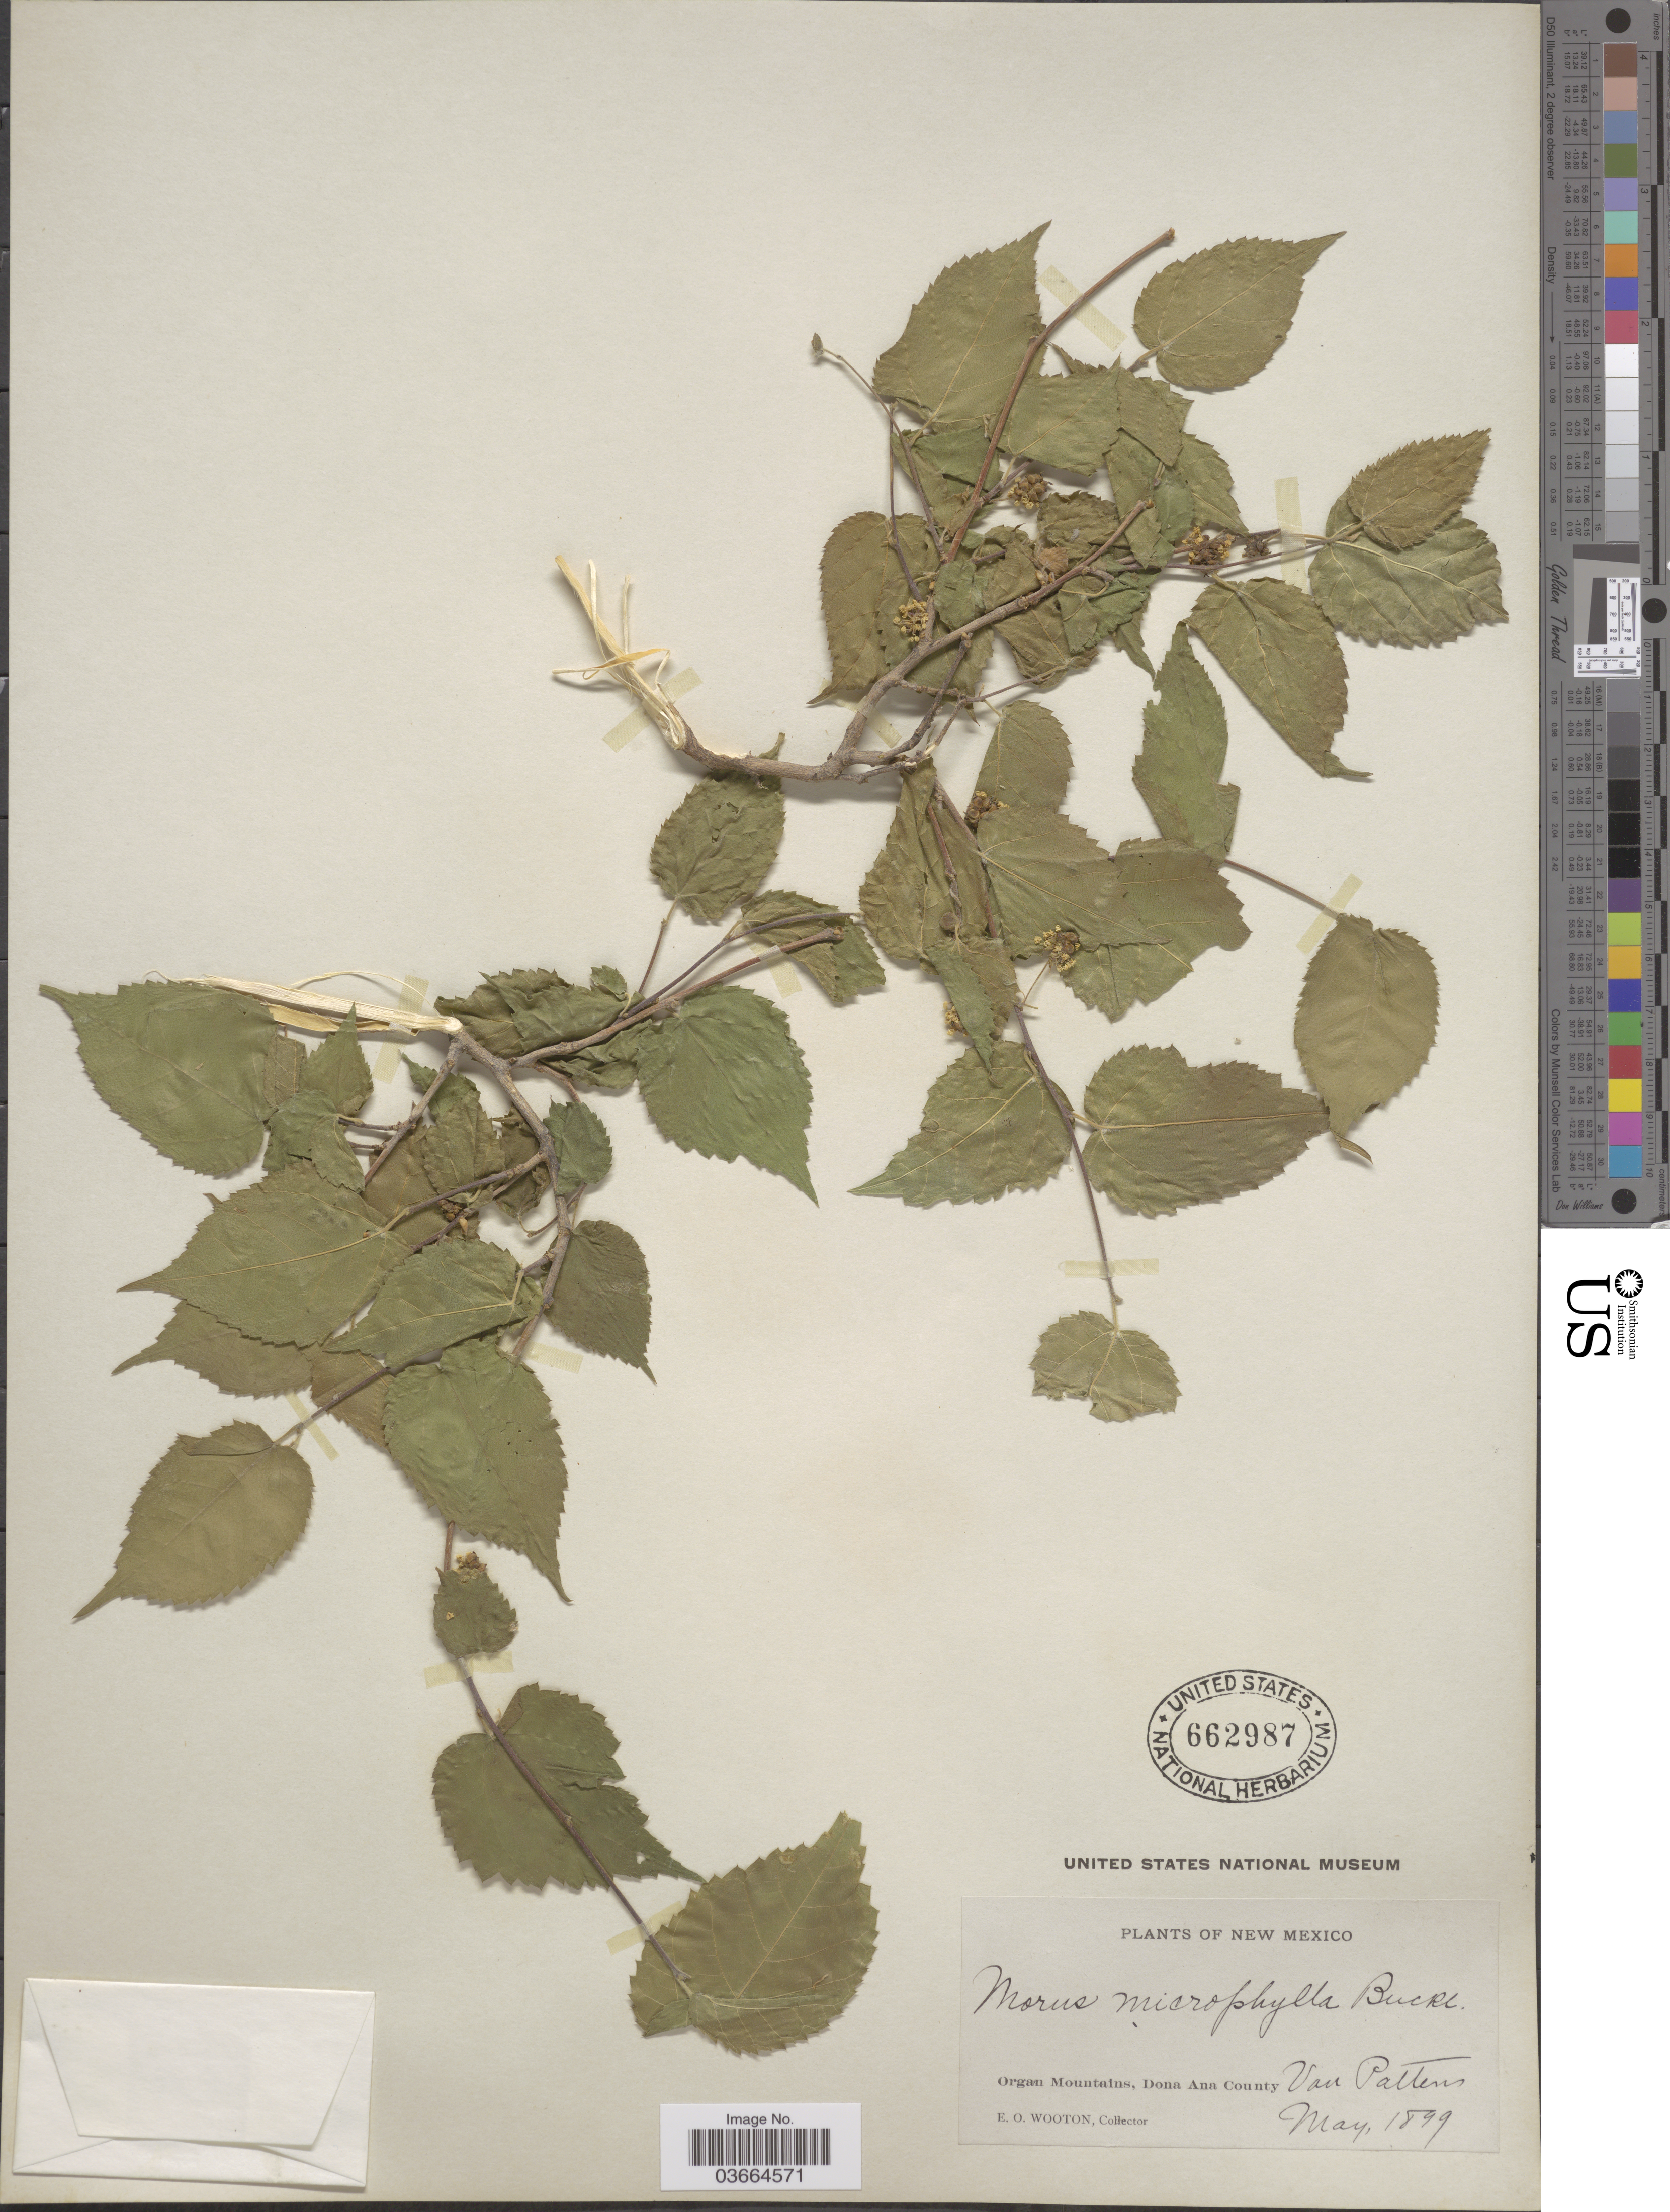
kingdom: Plantae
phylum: Tracheophyta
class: Magnoliopsida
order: Rosales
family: Moraceae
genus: Morus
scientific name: Morus microphylla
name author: Buckley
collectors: E. O. Wooton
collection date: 1899-05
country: United States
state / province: New Mexico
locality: Organ Mountains, Dona Ana County, Van Pattens.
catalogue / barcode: US 662987